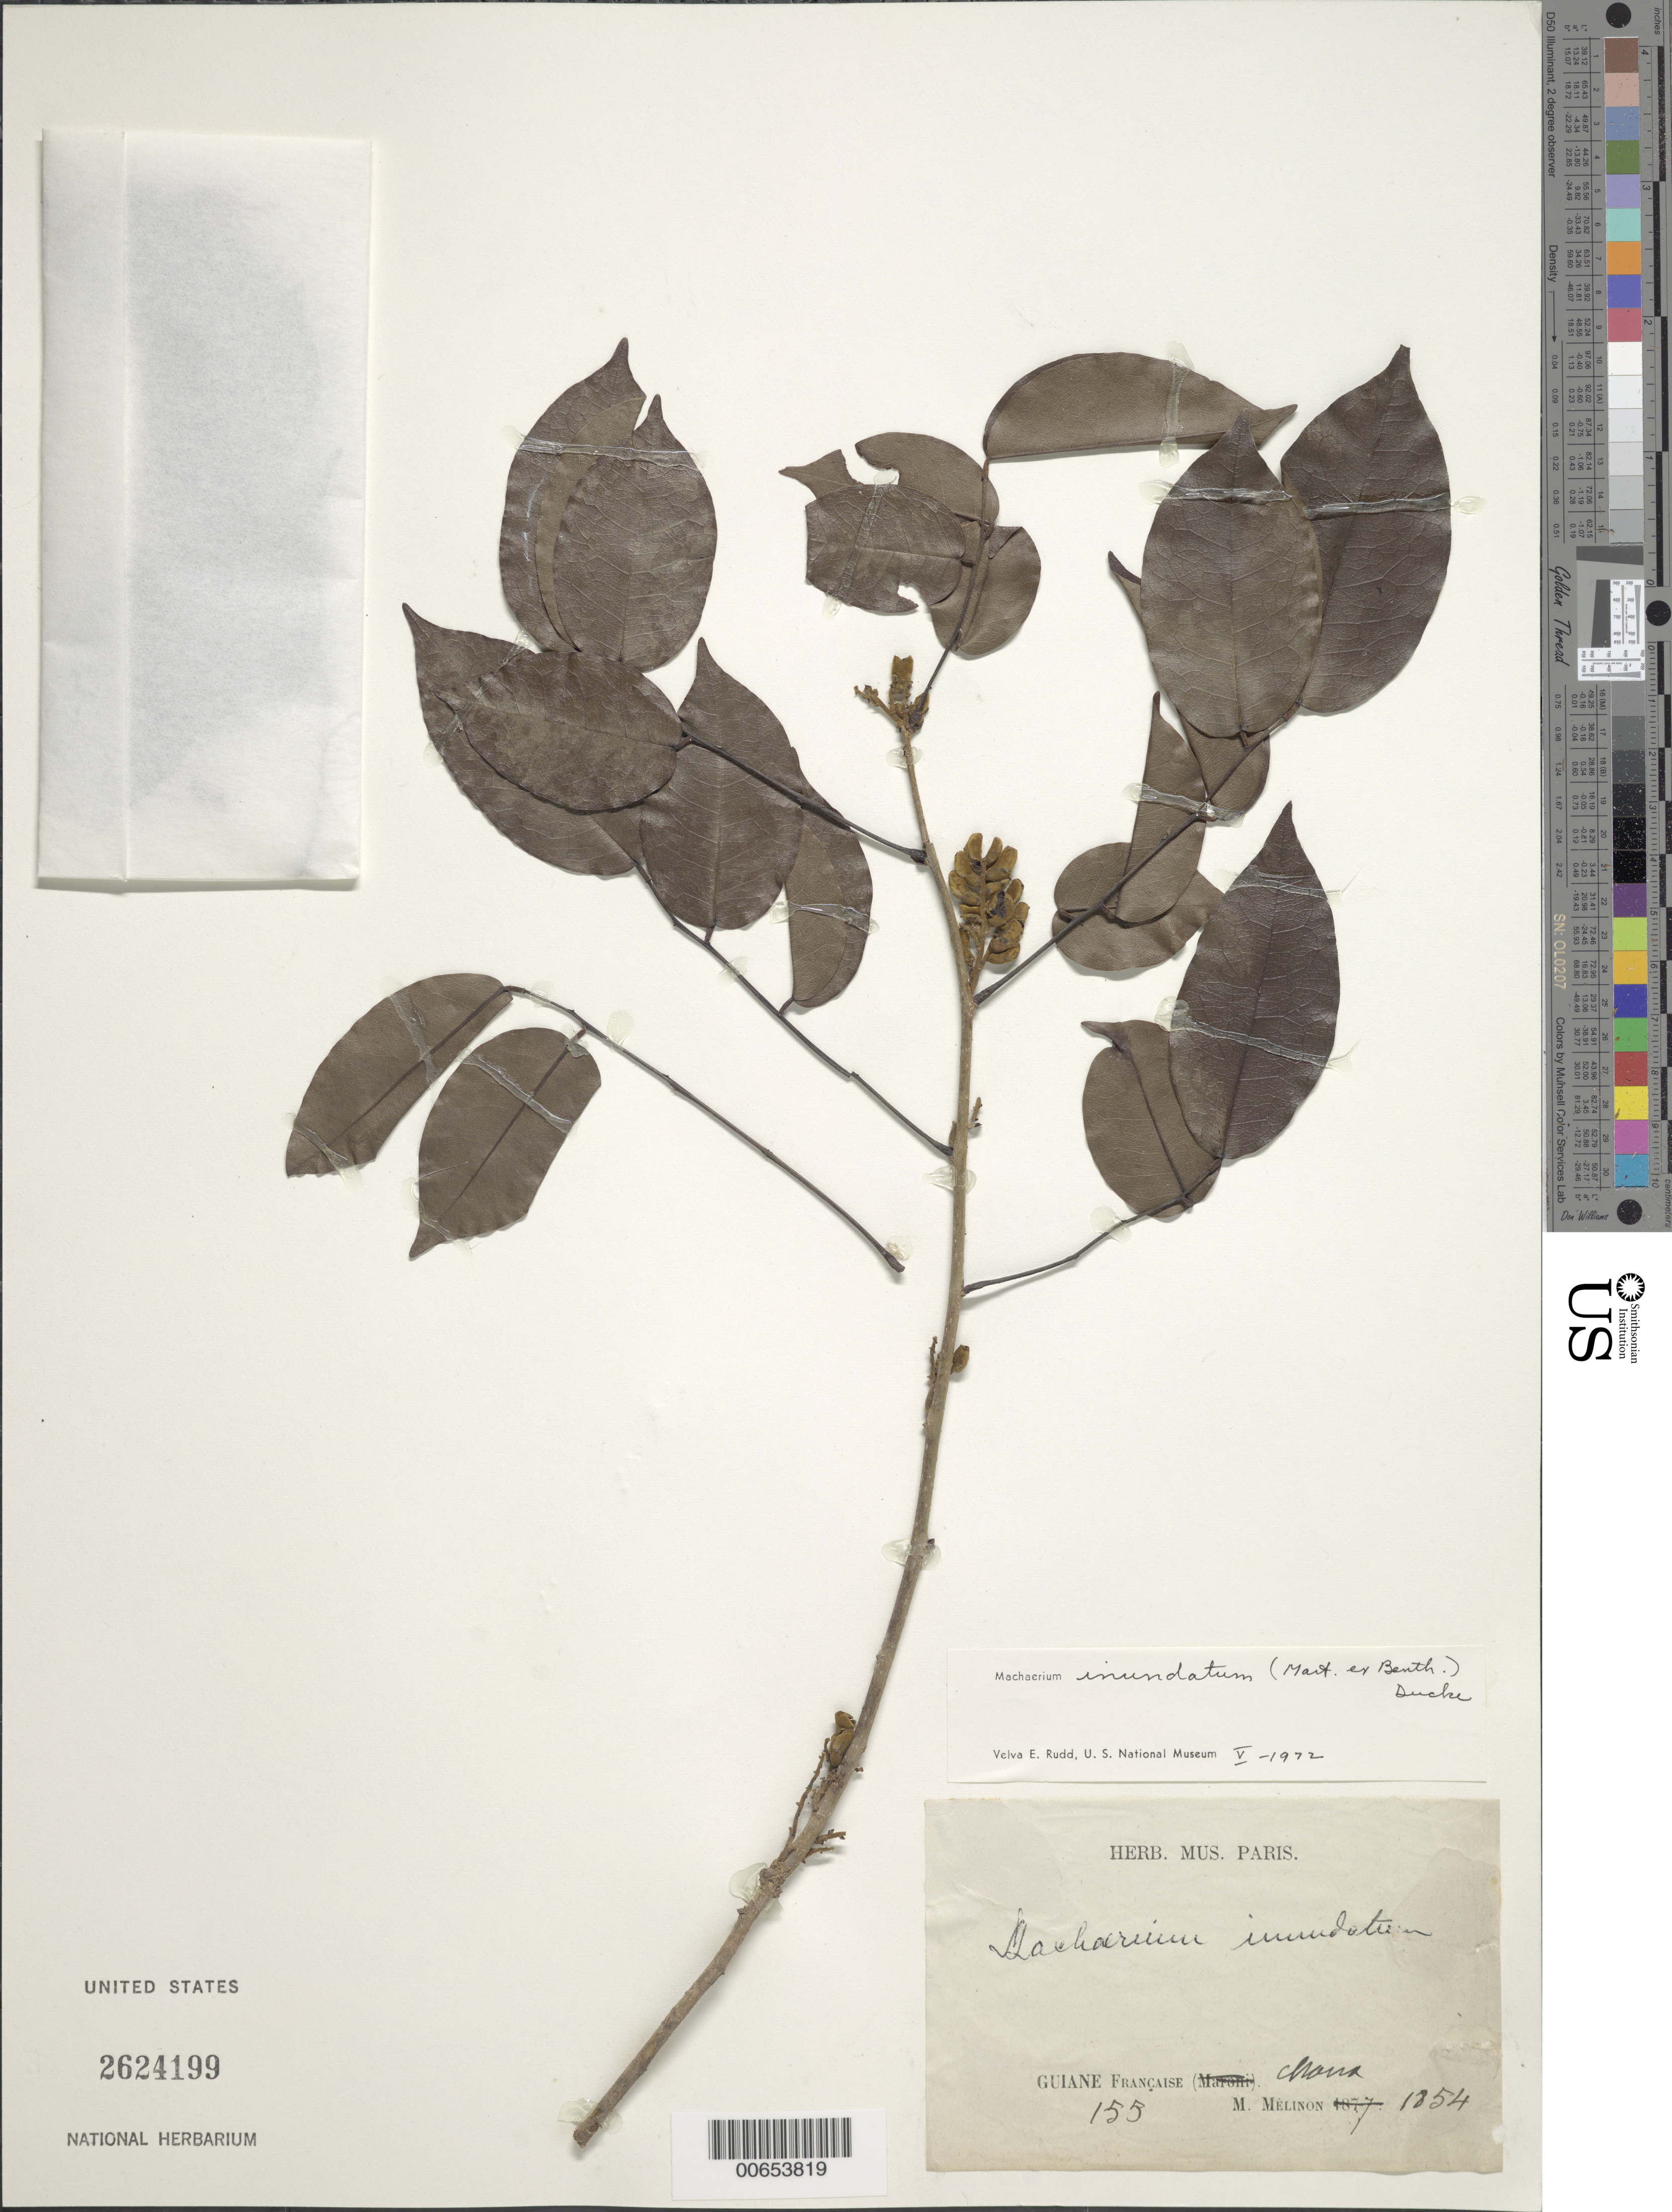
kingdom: Plantae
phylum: Tracheophyta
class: Magnoliopsida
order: Fabales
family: Fabaceae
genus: Machaerium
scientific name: Machaerium inundatum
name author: (Mart. ex Benth.) Ducke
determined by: Rudd, V. E.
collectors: E. Mélinon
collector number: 155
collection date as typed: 1854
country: French Guiana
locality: Mana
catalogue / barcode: US 2624199